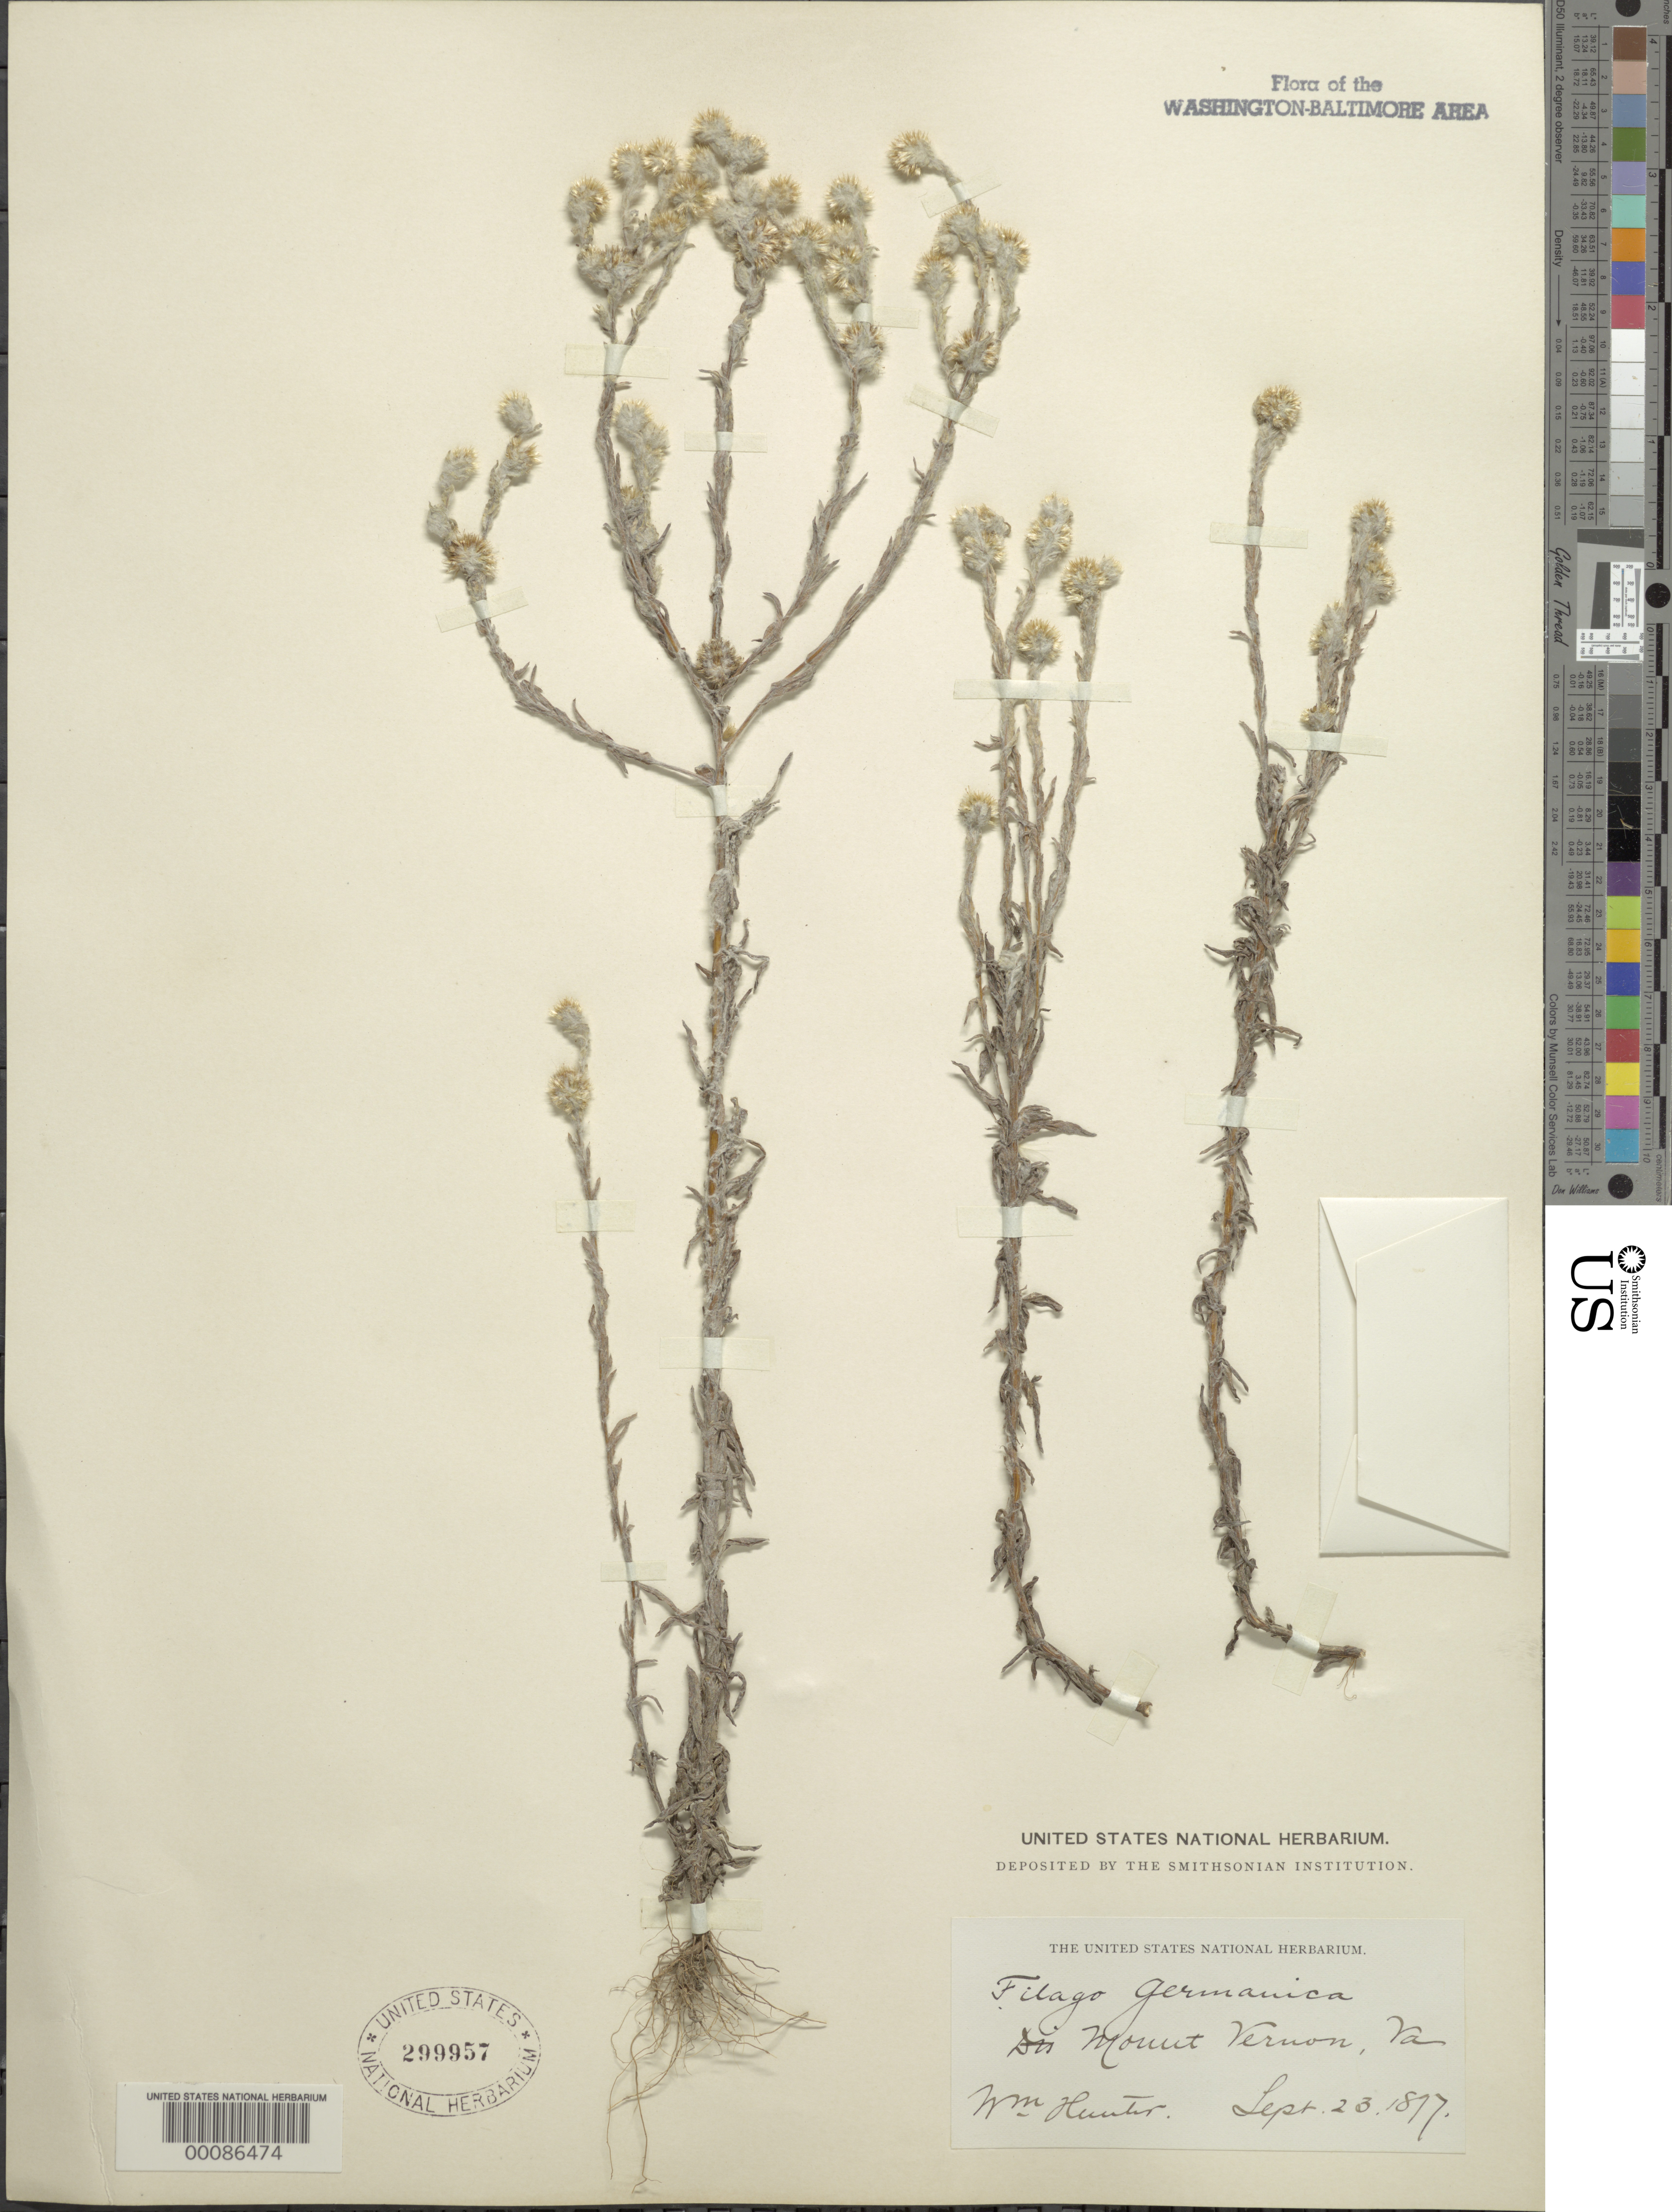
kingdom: Plantae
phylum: Tracheophyta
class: Magnoliopsida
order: Asterales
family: Asteraceae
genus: Filago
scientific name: Filago vulgaris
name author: Lam.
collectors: W. Hunter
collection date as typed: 23 Sep 1897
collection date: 1897-09-23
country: United States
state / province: Virginia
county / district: Fairfax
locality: Mount Vernon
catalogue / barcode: US 299957